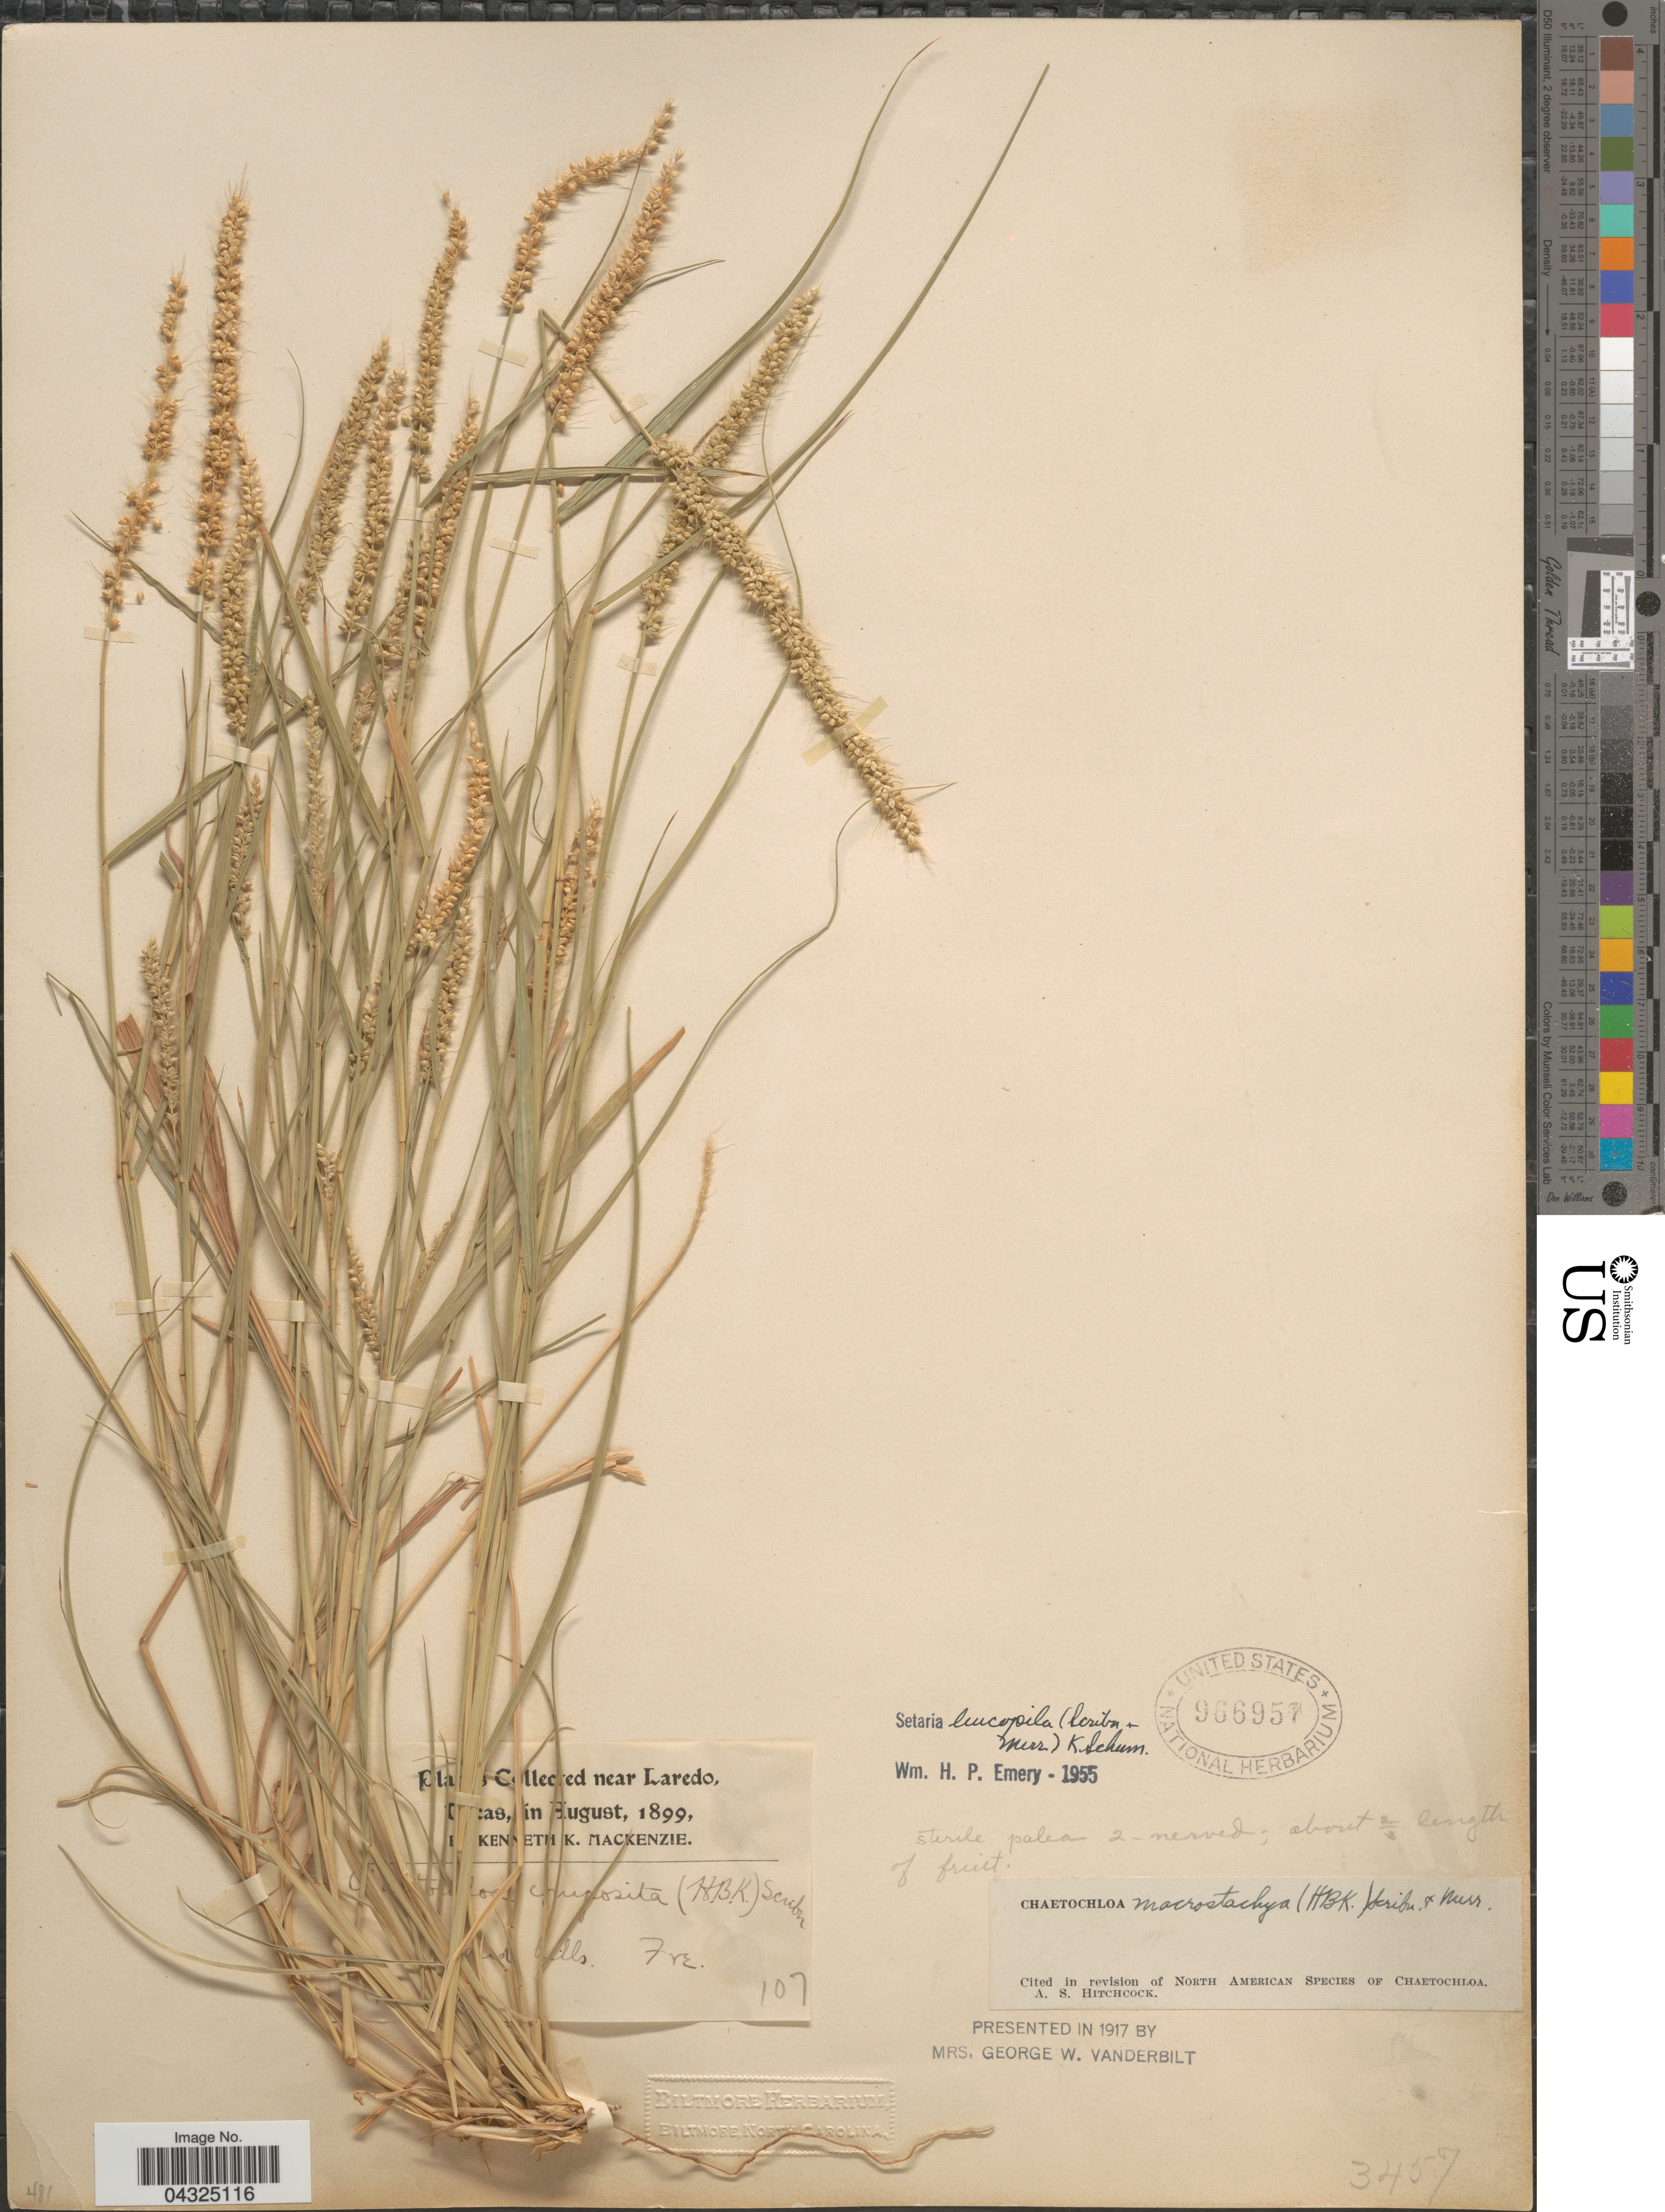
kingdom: Plantae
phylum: Tracheophyta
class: Liliopsida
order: Poales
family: Poaceae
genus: Setaria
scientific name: Setaria leucopila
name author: (Scribn. & Merr.) K. Schum.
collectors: K. K. Mackenzie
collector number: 107?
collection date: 1899-08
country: United States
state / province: Texas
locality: Near Laredo, [illegible text]as. [illegible text] [illegible text]ills.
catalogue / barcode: US 966957